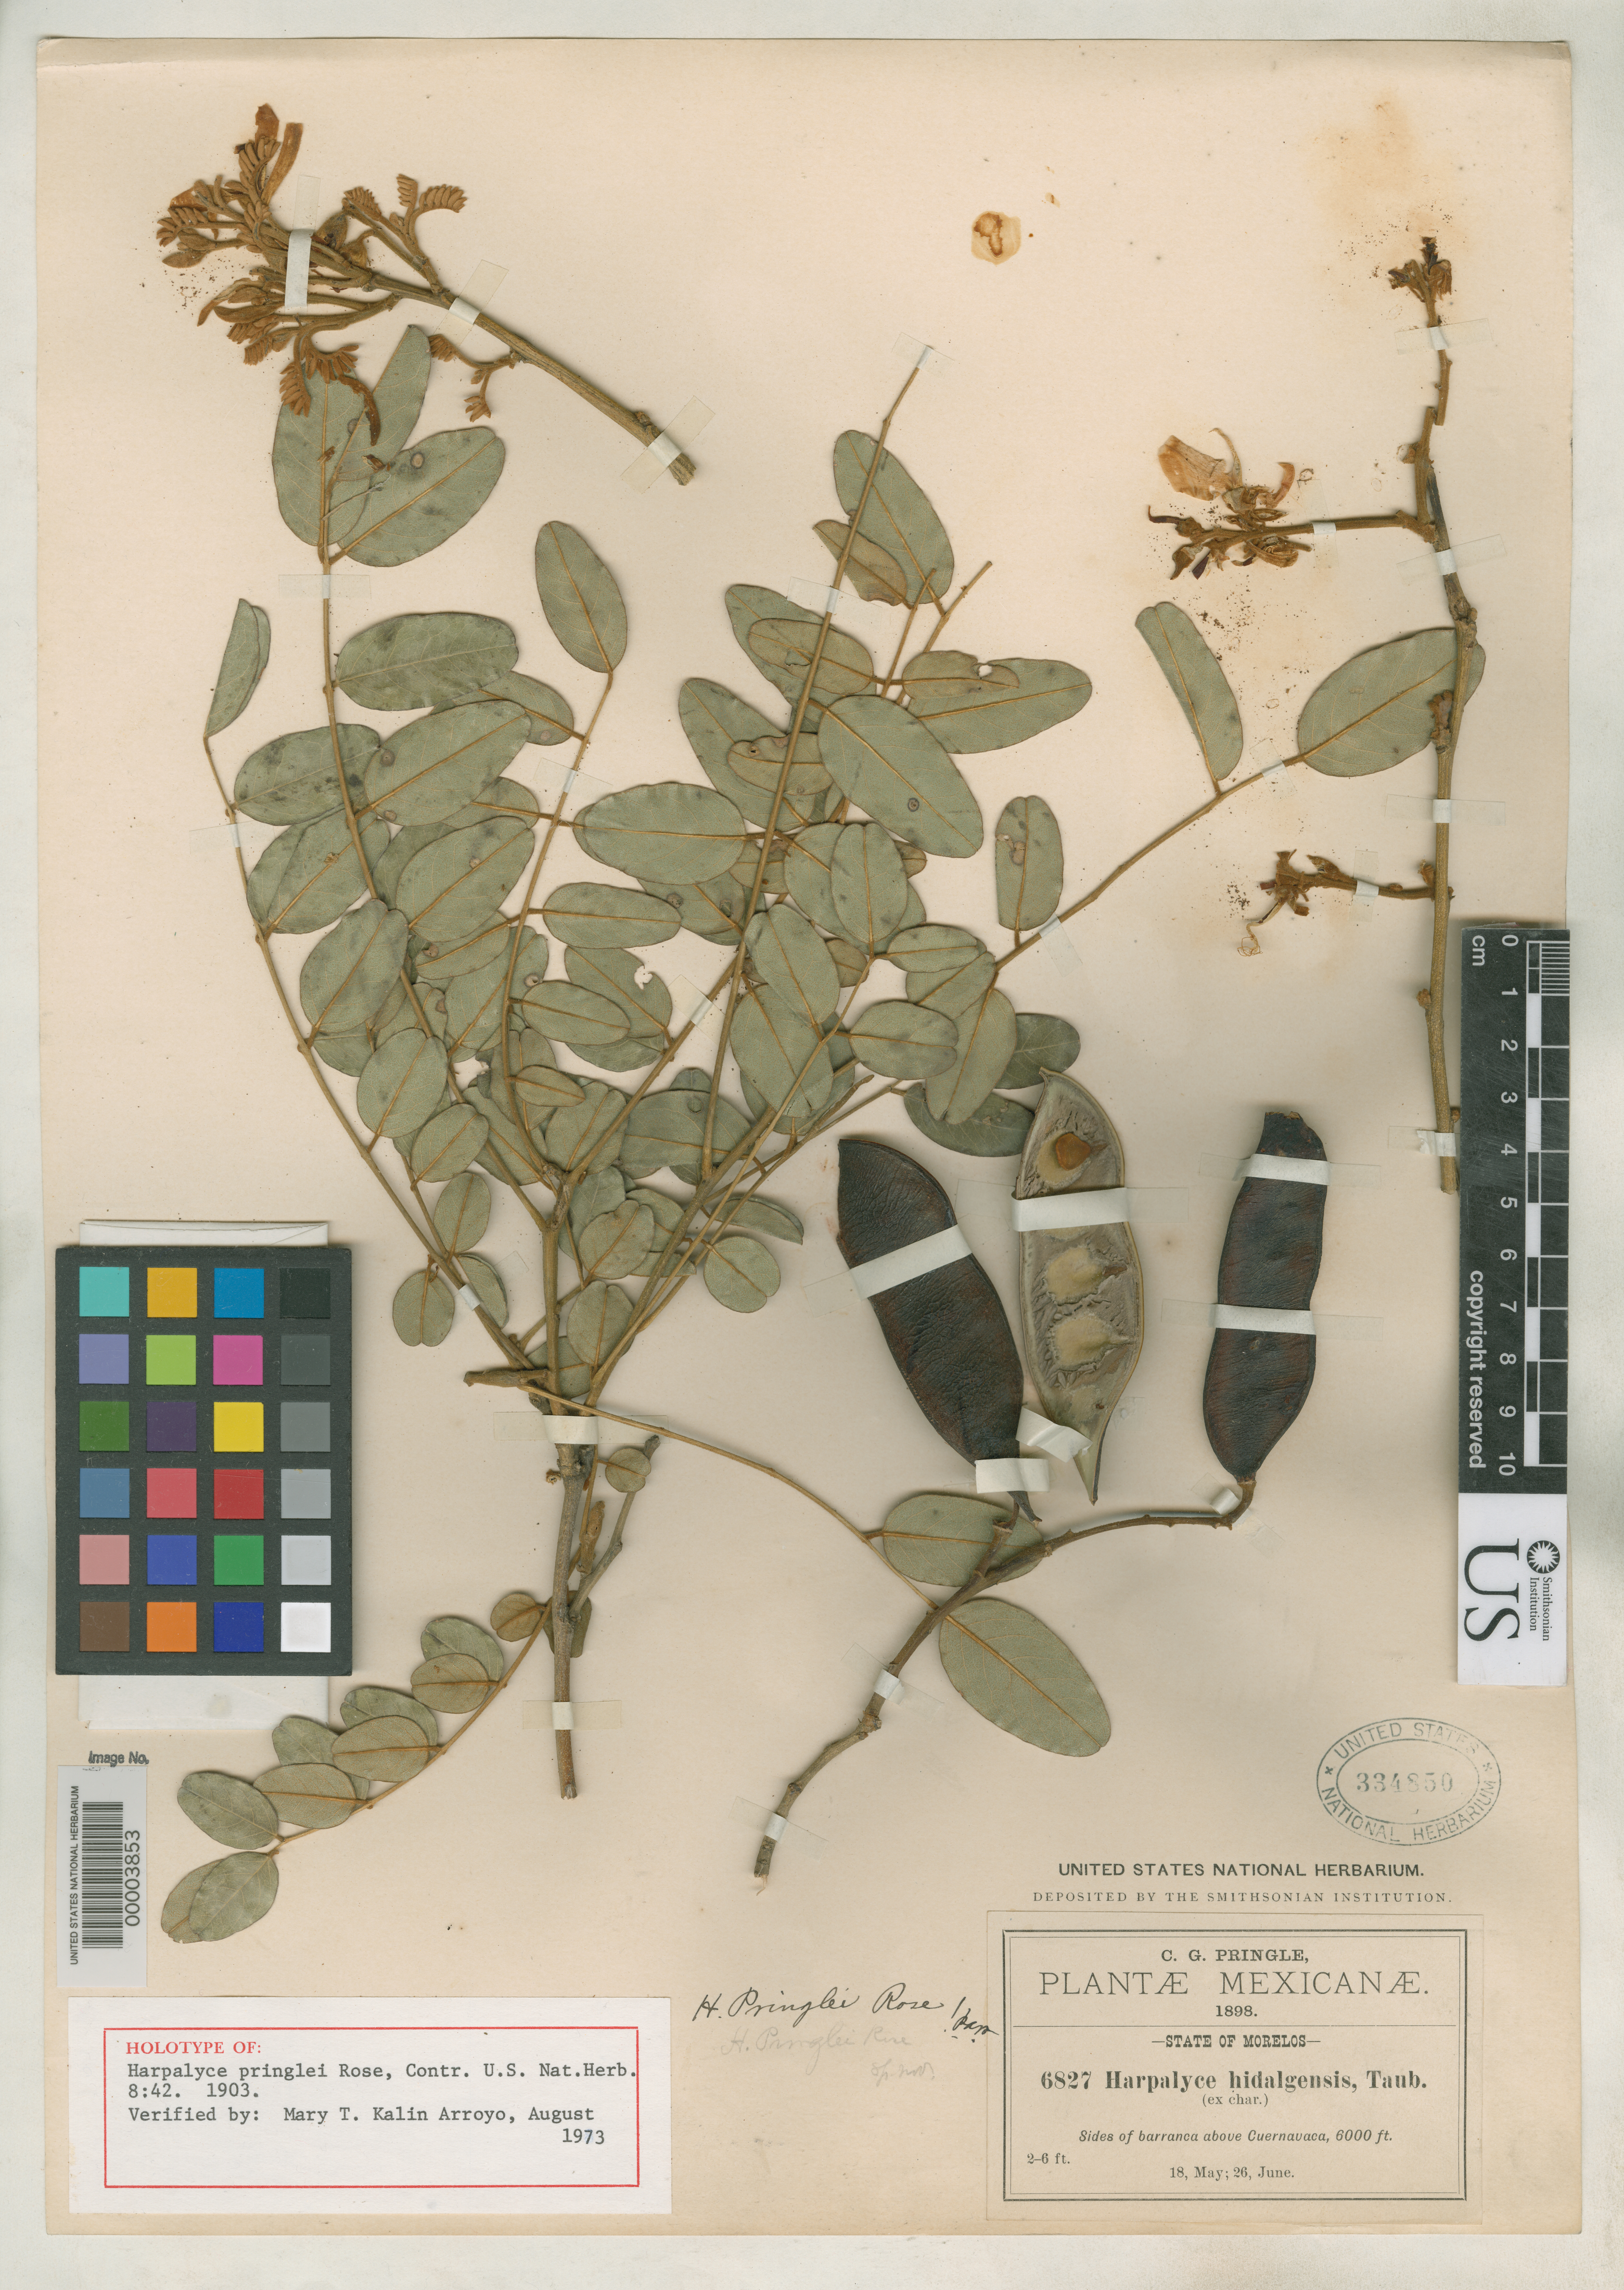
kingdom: Plantae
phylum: Tracheophyta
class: Magnoliopsida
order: Fabales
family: Fabaceae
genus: Harpalyce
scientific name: Harpalyce pringlei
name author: Rose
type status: Holotype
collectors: C. G. Pringle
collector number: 6827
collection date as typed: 18 May 1898 to 26 Jun 1898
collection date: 1898-05-18/1898-06-26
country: Mexico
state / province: Morelos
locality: Above Cuernavaca.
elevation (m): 1829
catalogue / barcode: US 334850